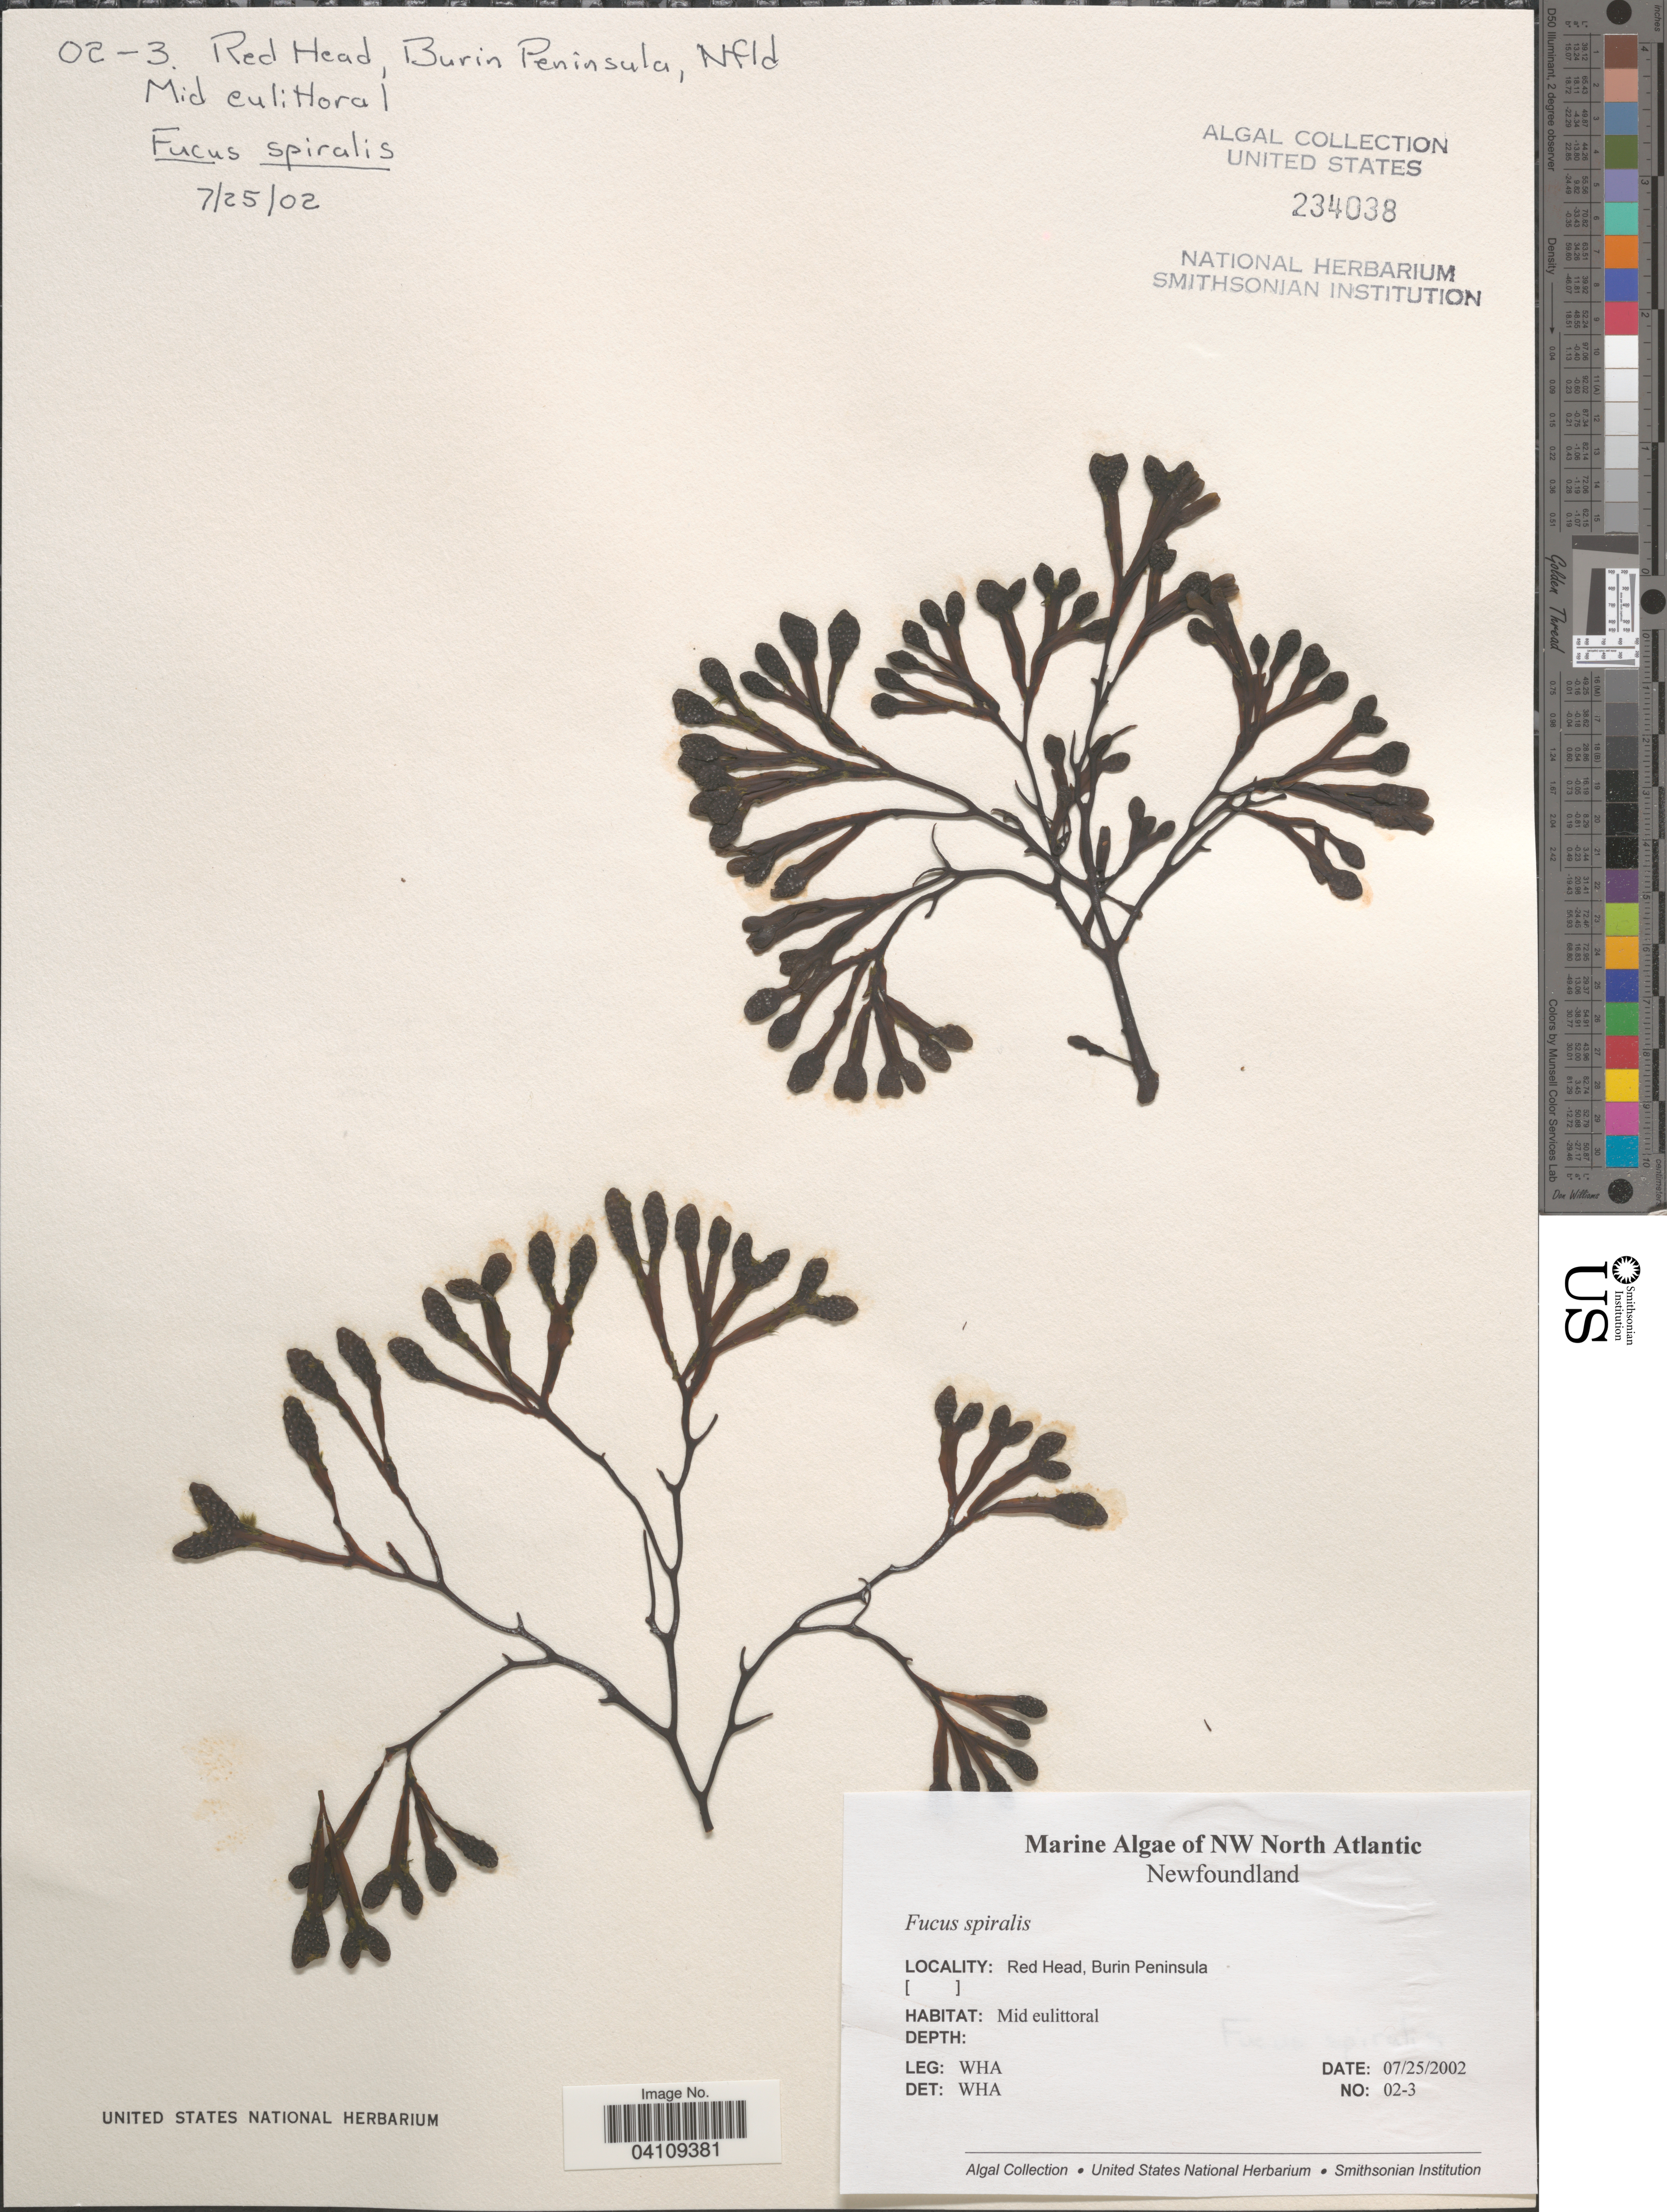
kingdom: Chromista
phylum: Ochrophyta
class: Phaeophyceae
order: Fucales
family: Fucaceae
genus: Fucus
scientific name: Fucus spiralis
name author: L.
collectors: W. H. Adey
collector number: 02-3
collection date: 2002-07-25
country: Canada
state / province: Newfoundland and Labrador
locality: NW North Atlantic. Red Head, Burin Peninsula.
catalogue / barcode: US 234038